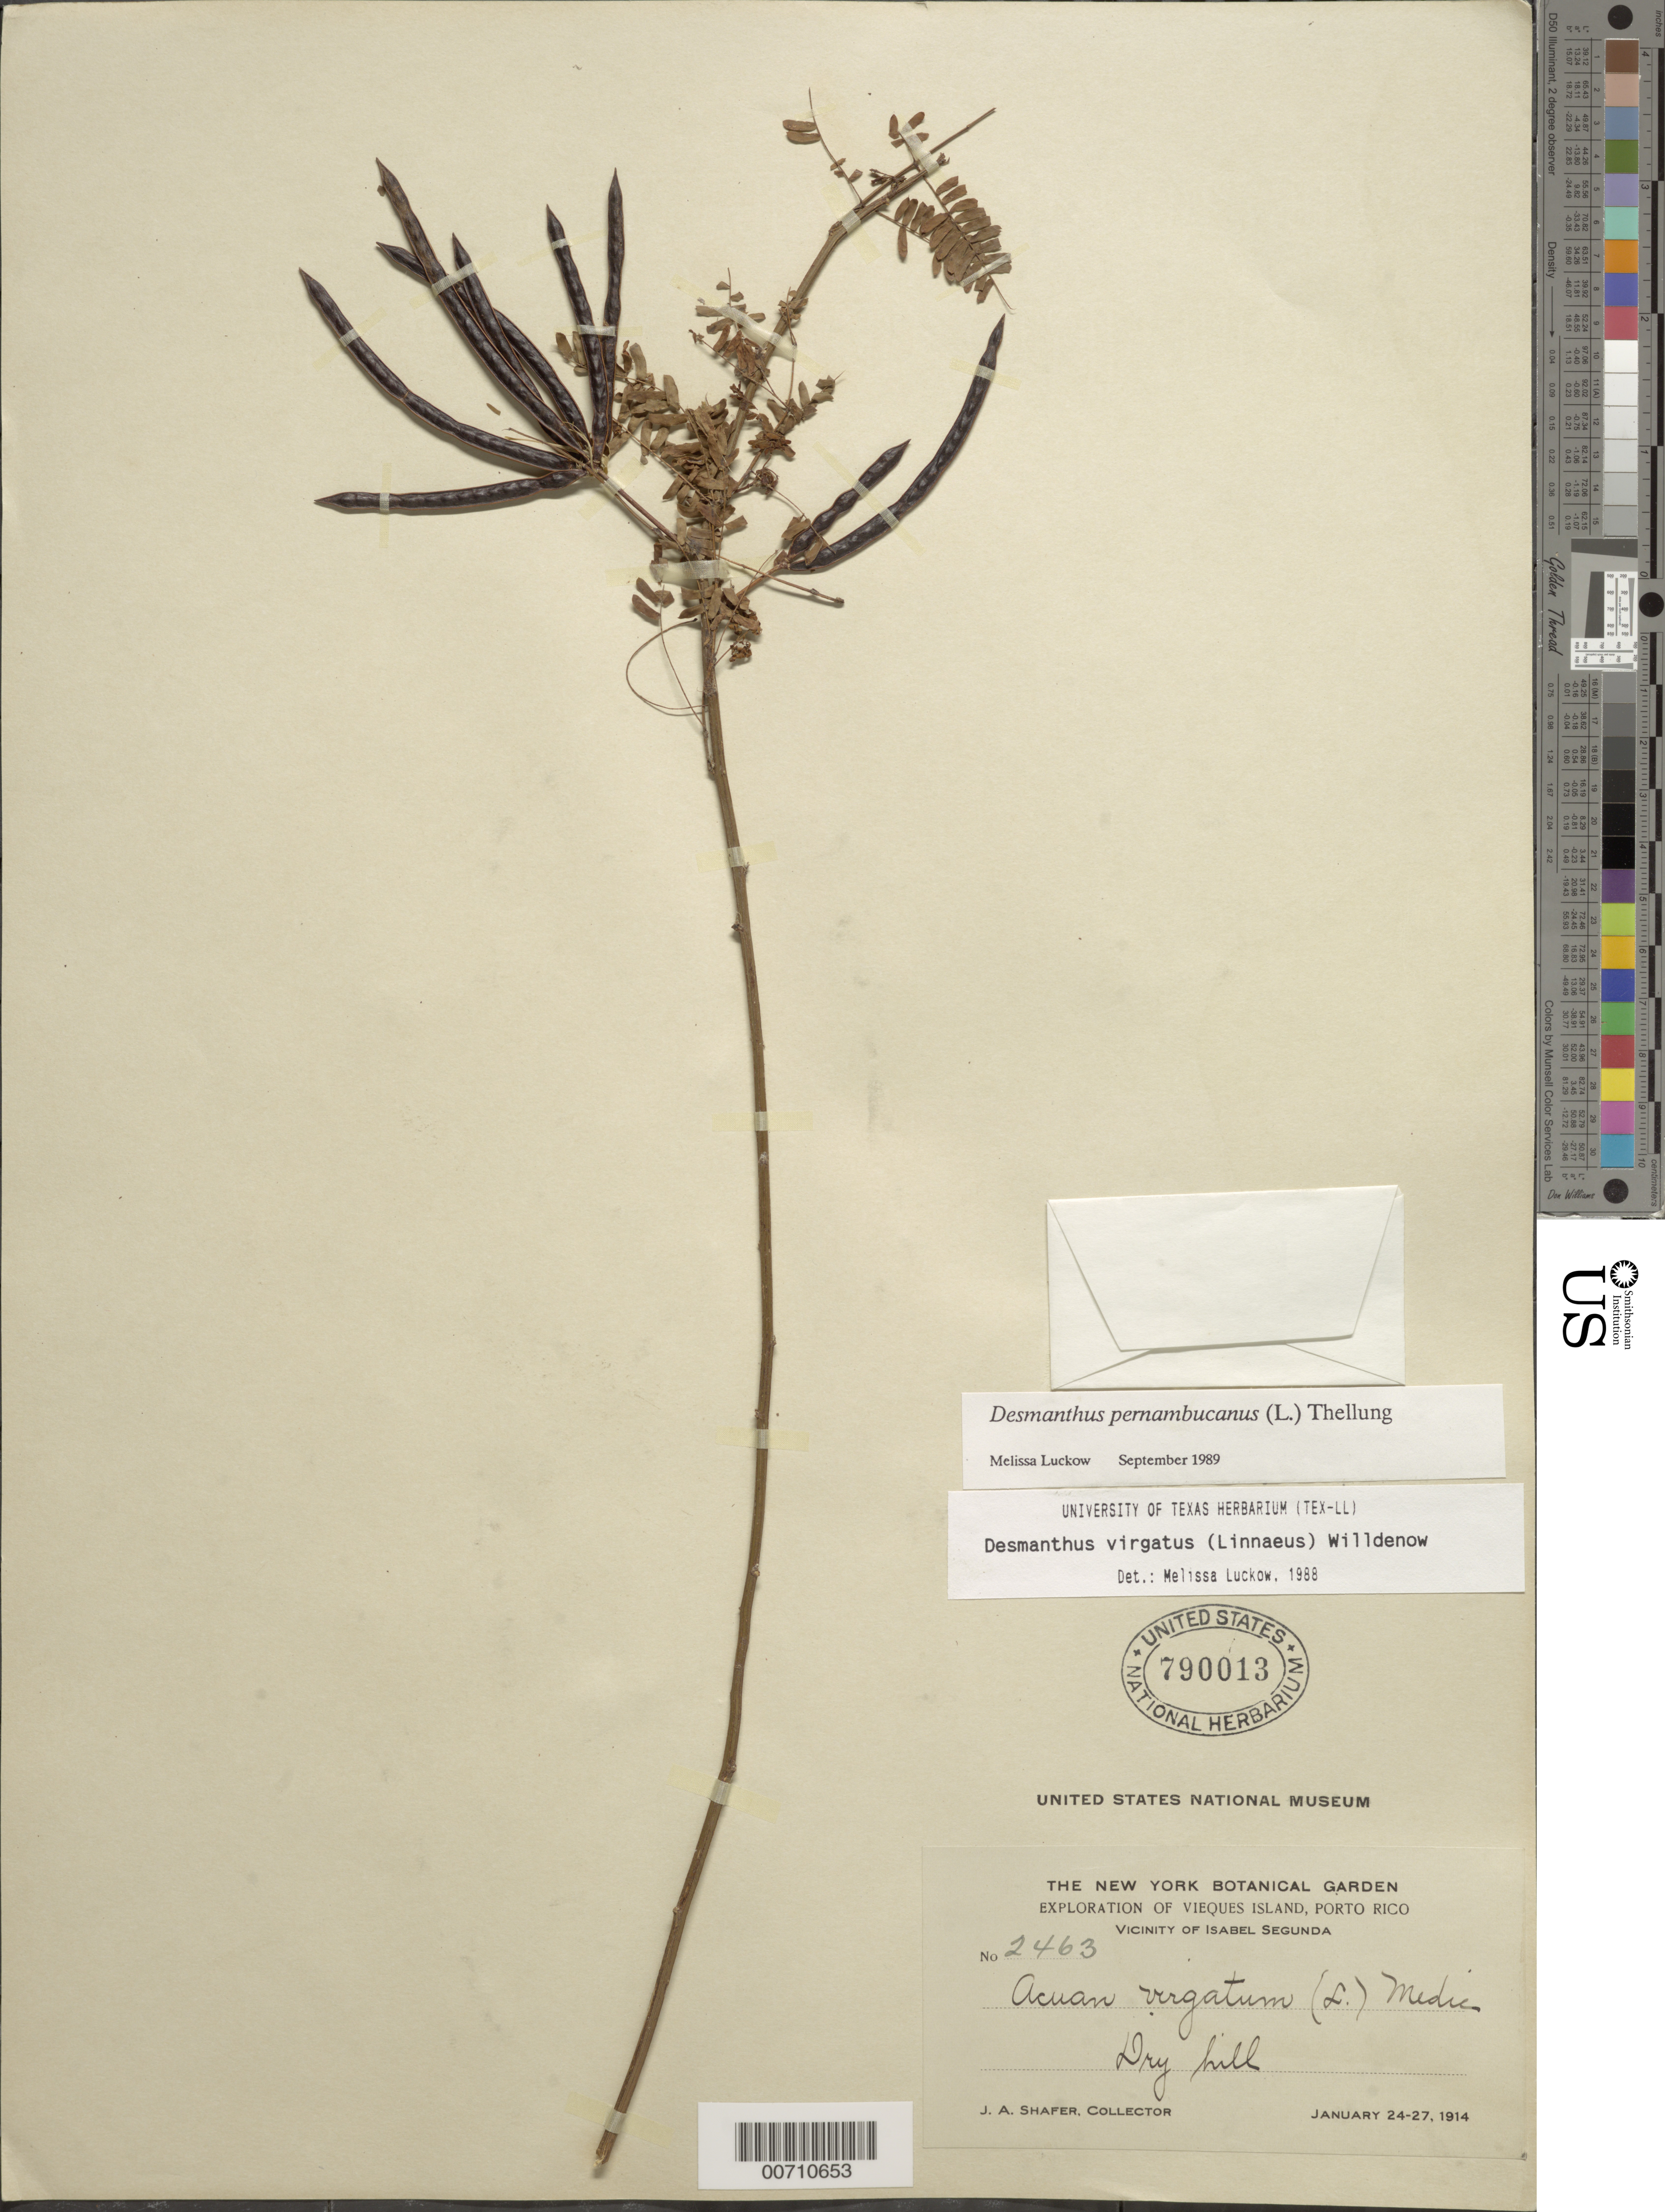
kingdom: Plantae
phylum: Tracheophyta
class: Magnoliopsida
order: Fabales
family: Fabaceae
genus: Desmanthus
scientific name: Desmanthus pernambucanus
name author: (L.) Thell.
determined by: Luckow, M. A.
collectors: J. A. Shafer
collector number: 2463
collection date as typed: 24 Jan 1914 to 27 Jan 1914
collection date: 1914-01-24/1914-01-27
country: Puerto Rico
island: Vieques Island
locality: Isabel Segunda, vic of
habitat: Dry hill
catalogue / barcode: US 790013